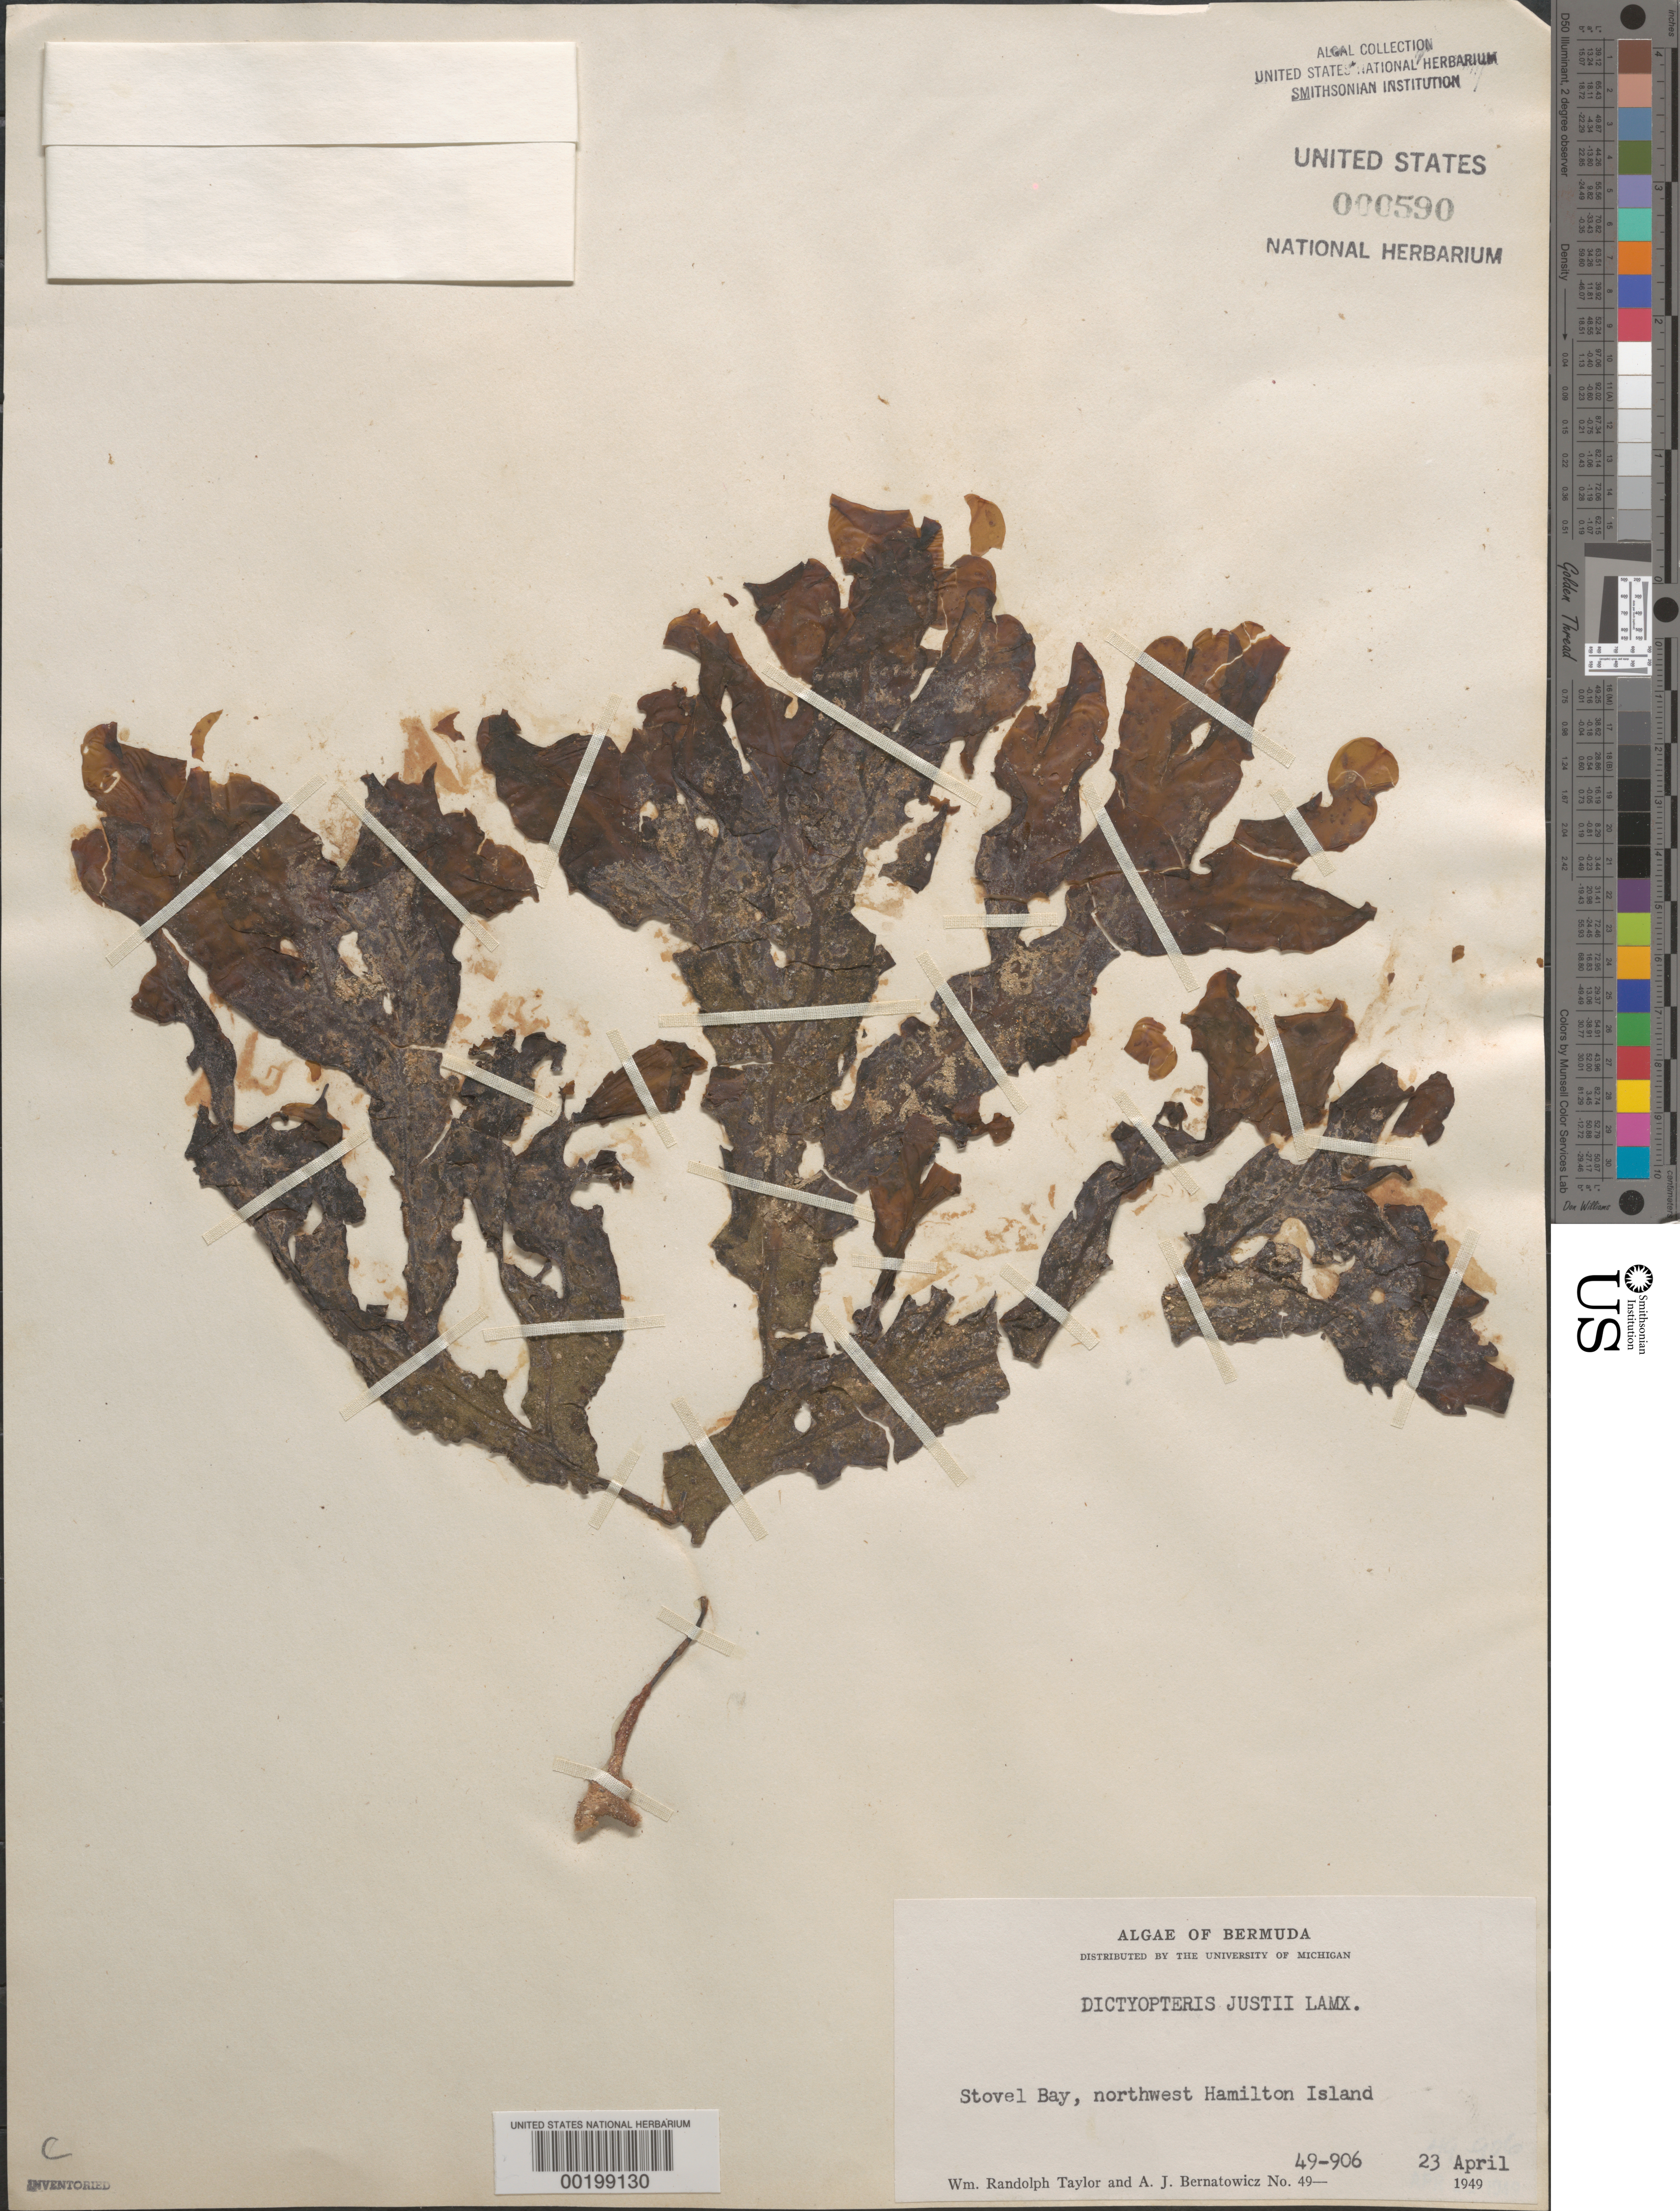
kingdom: Chromista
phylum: Ochrophyta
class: Phaeophyceae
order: Dictyotales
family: Dictyotaceae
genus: Dictyopteris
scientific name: Dictyopteris justii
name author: J.V.Lamouroux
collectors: W. R. Taylor & A. Bernatowicz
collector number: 49-906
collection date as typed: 23 Apr 1949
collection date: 1949-04-23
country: Bermuda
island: Bermuda Island (Hamilton Island)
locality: Stovel Bay, northwest part of island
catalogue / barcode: US 590